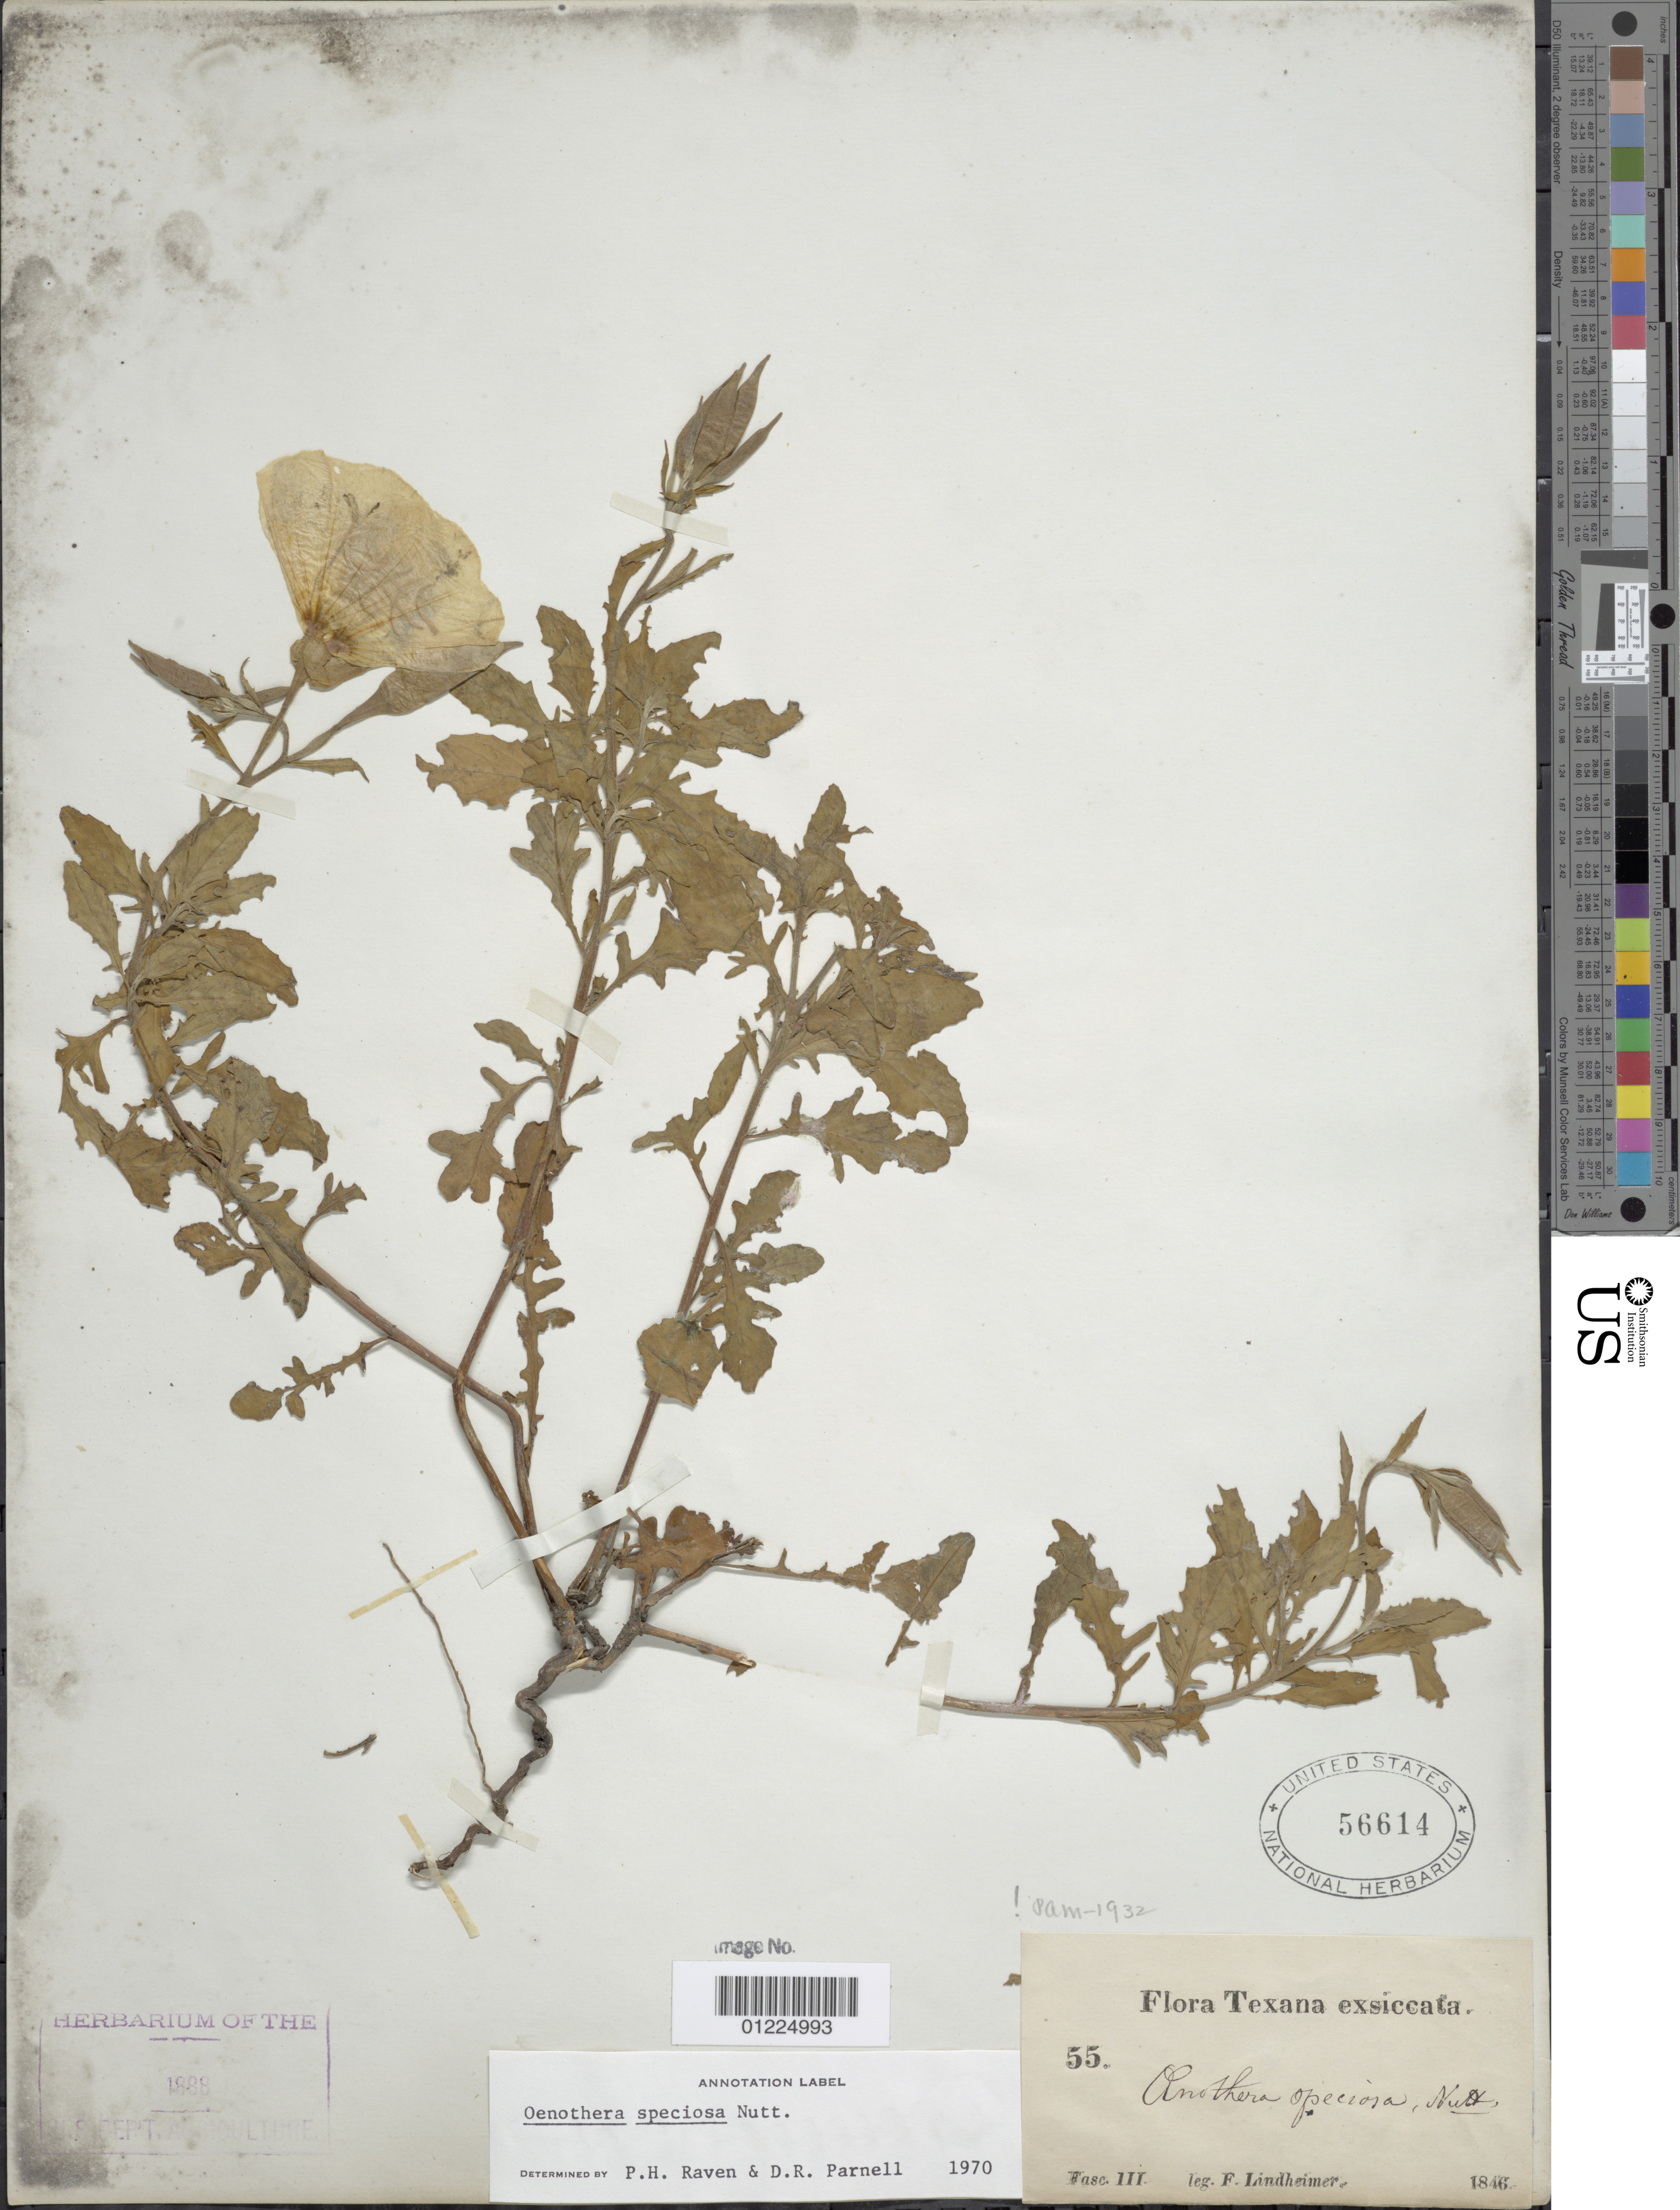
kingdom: Plantae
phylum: Tracheophyta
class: Magnoliopsida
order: Myrtales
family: Onagraceae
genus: Oenothera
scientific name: Oenothera speciosa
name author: Nutt.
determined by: Raven, P. H.; Parnell, D. R.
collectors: F. Lindheimer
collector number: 55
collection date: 1846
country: United States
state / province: Texas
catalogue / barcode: US 56614